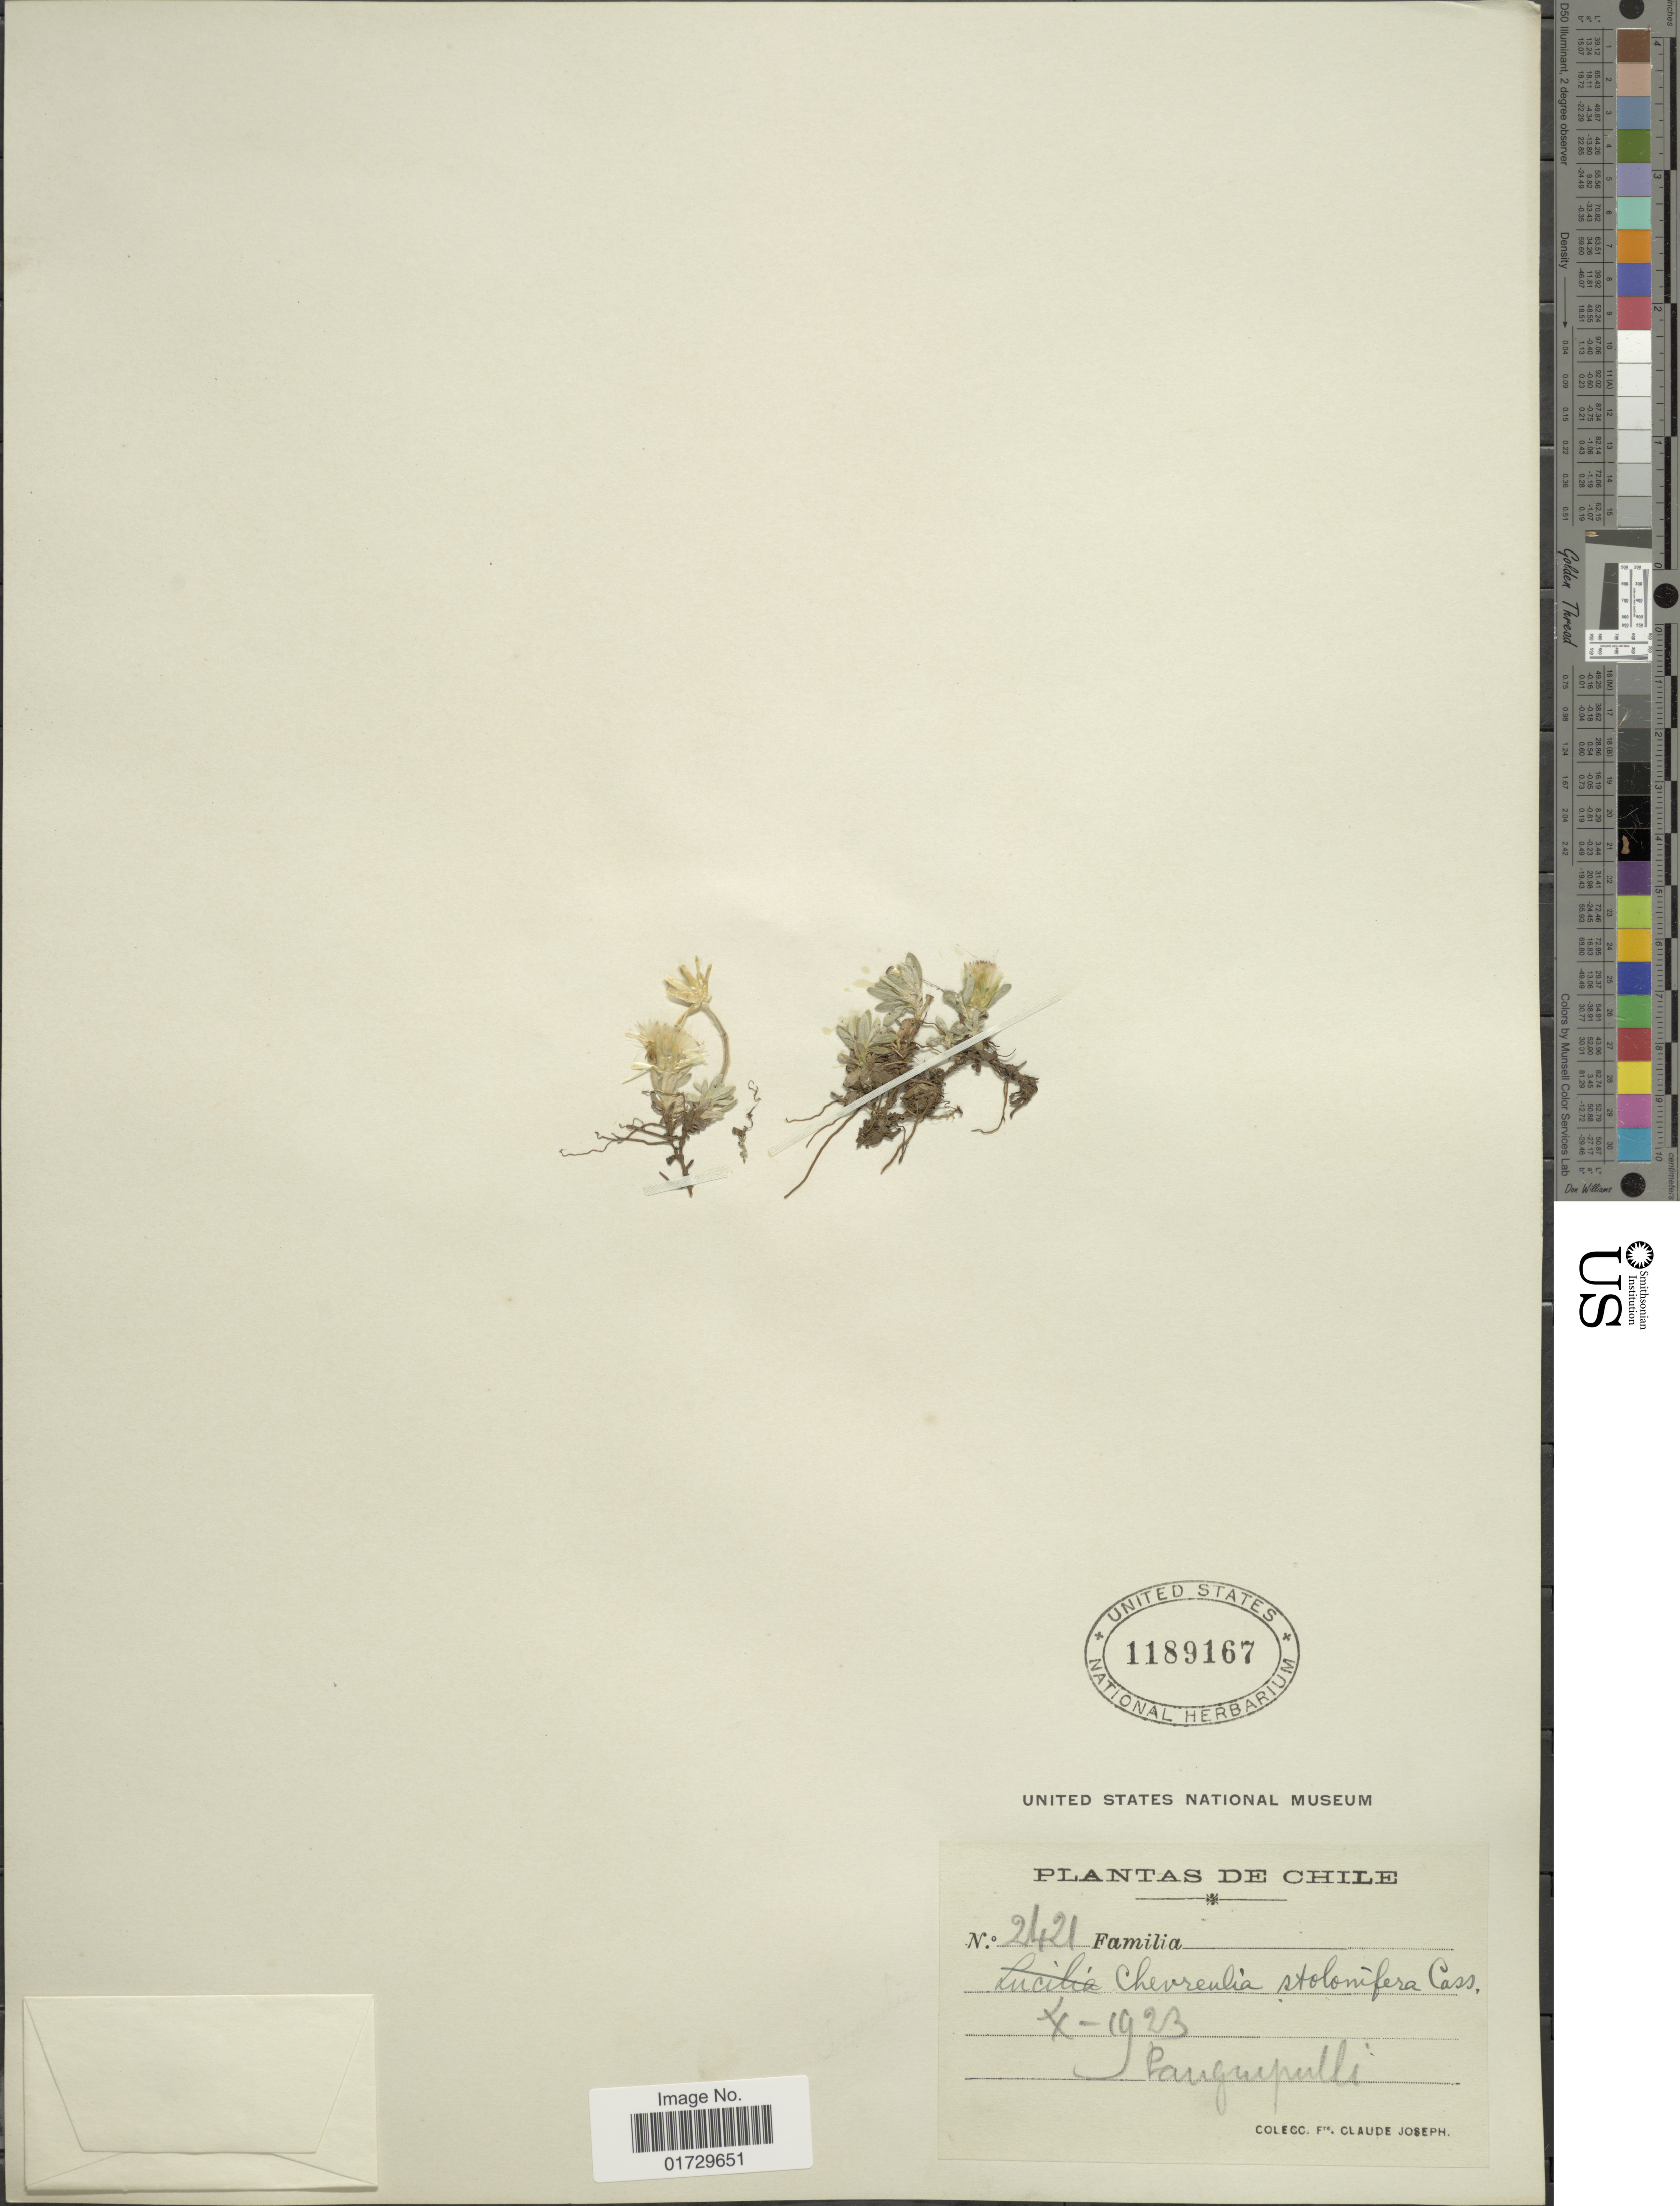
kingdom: Plantae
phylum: Tracheophyta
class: Magnoliopsida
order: Asterales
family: Asteraceae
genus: Chevreulia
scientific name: Chevreulia sarmentosa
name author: (Pers.) S.F. Blake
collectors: Bro. Claude-Joseph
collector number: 2421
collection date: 1923-10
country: Chile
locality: Panguipulli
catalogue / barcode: US 1189167